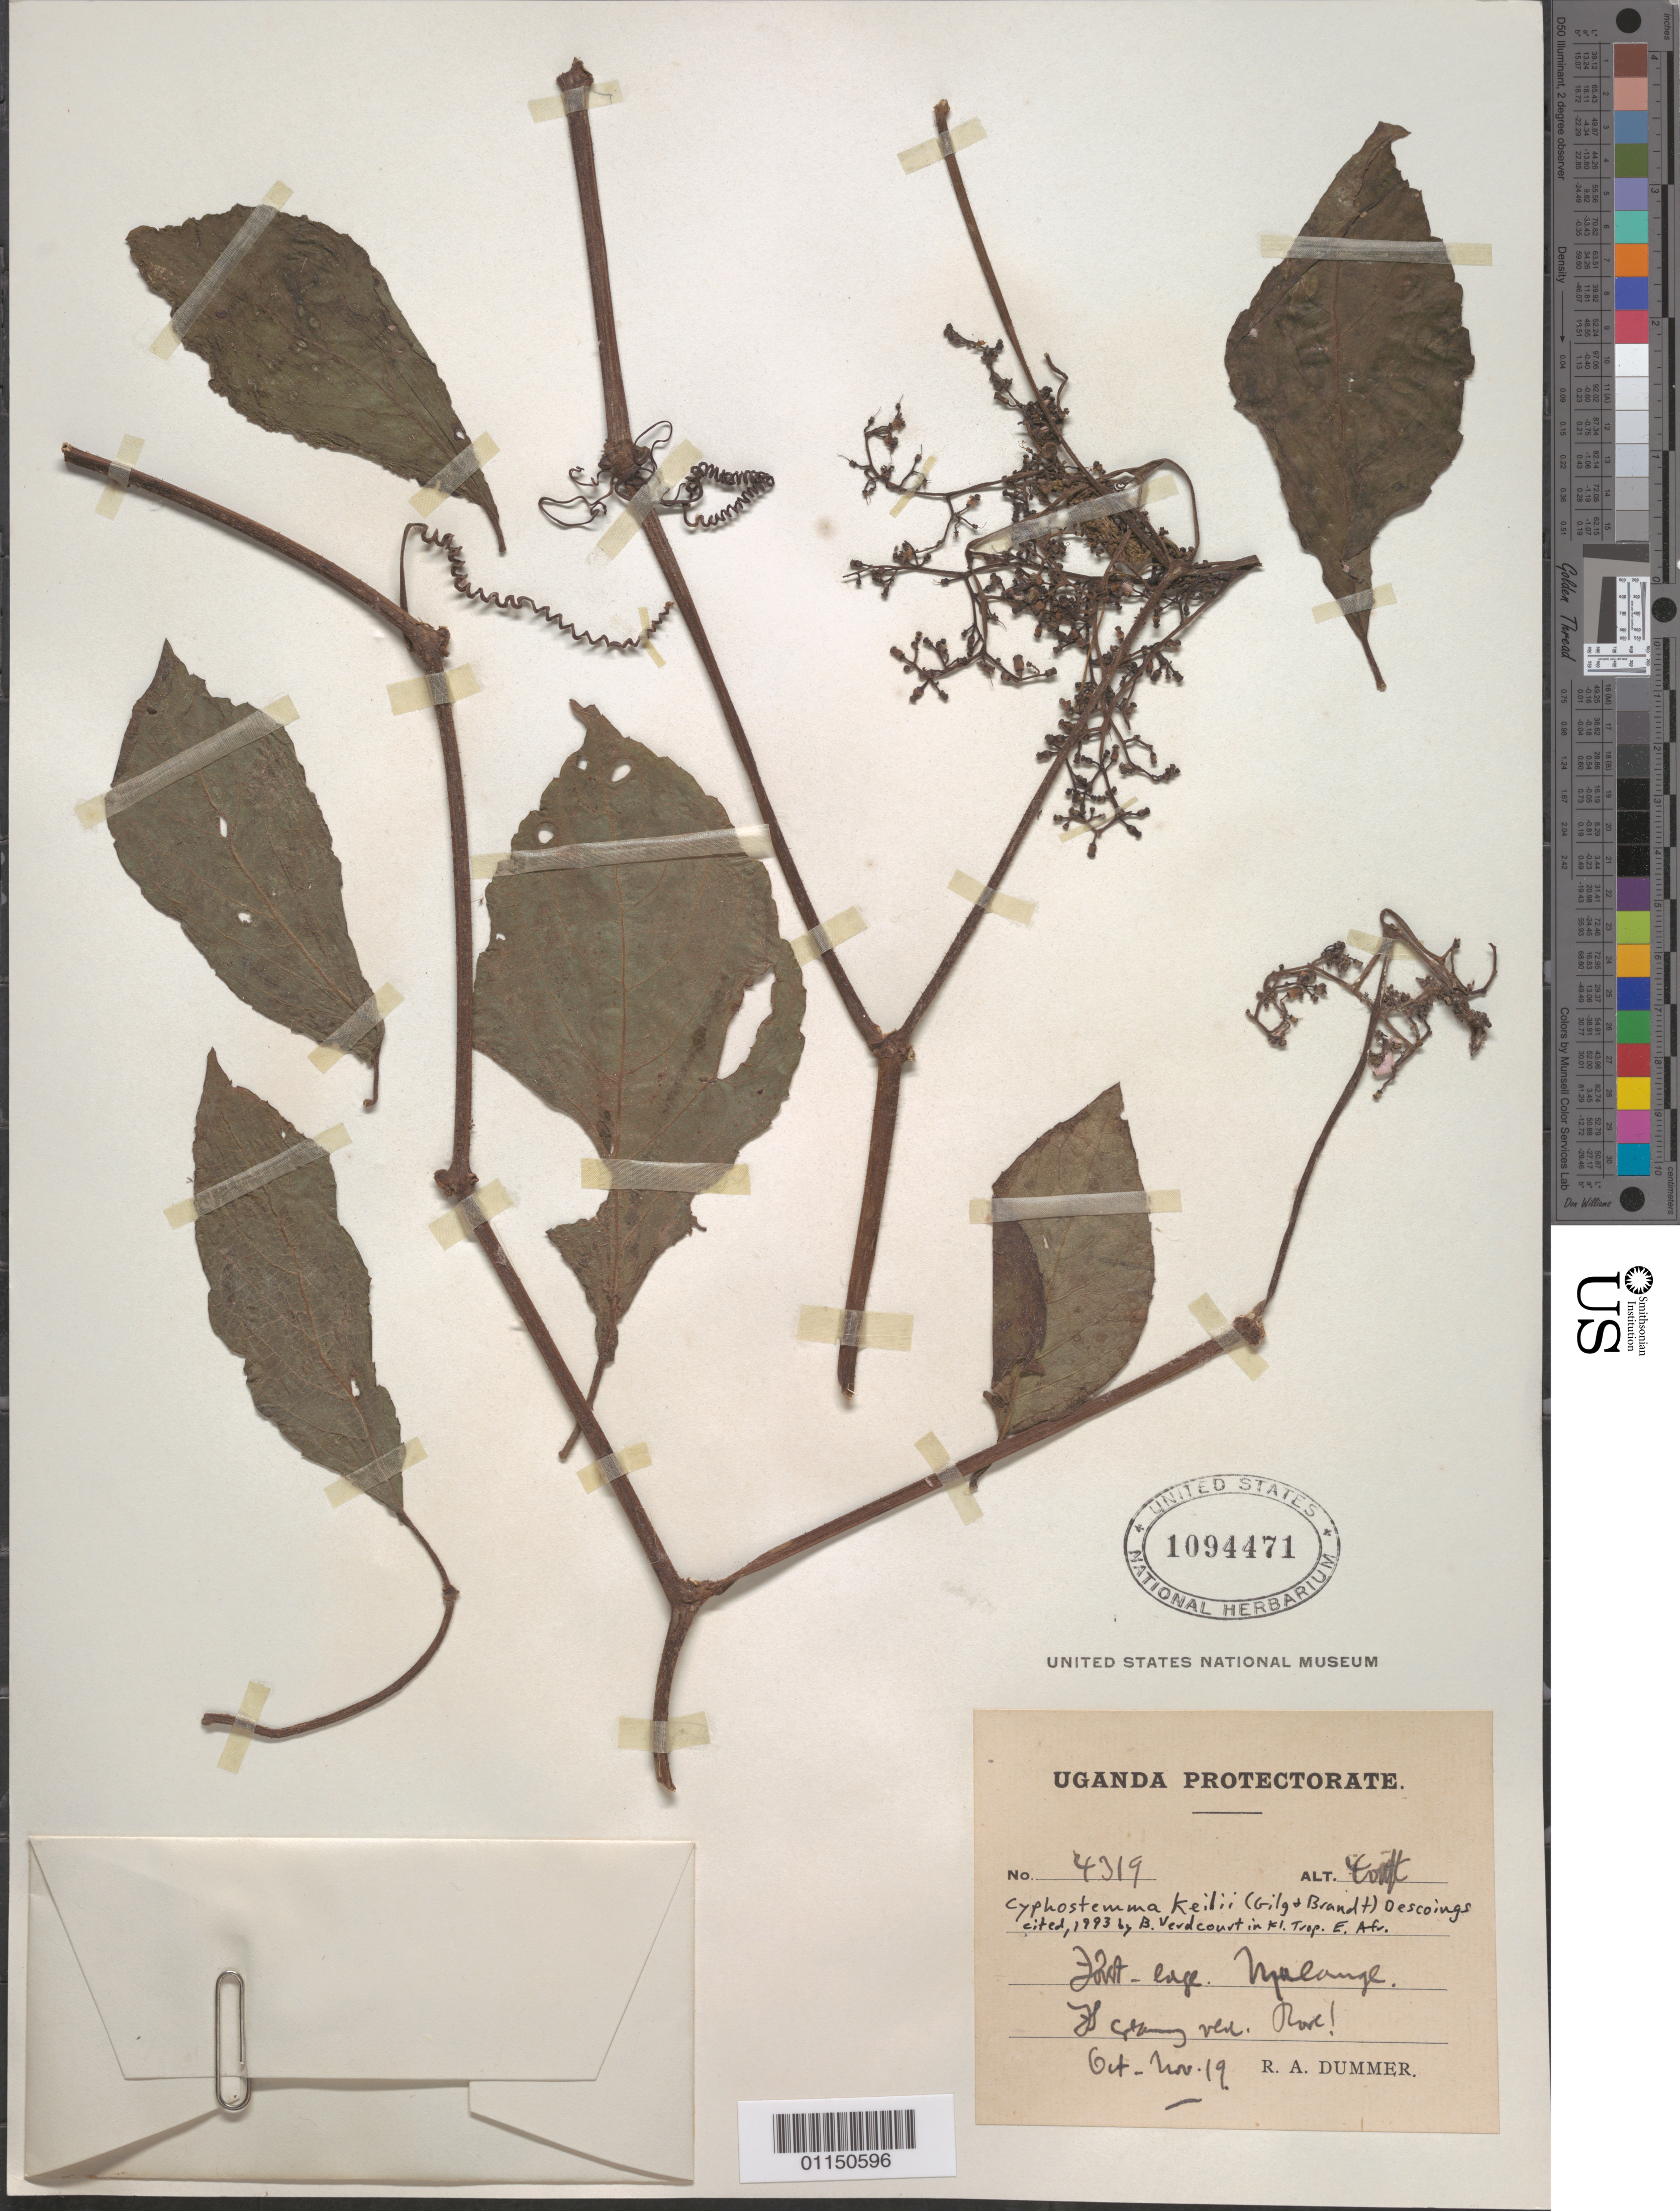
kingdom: Plantae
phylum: Tracheophyta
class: Magnoliopsida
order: Vitales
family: Vitaceae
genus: Cyphostemma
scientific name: Cyphostemma keilii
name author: (Gilg & M. Brandt) Desc.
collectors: R. A. Dümmer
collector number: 4319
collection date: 1919-10/1919-11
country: Uganda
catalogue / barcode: US 1094471